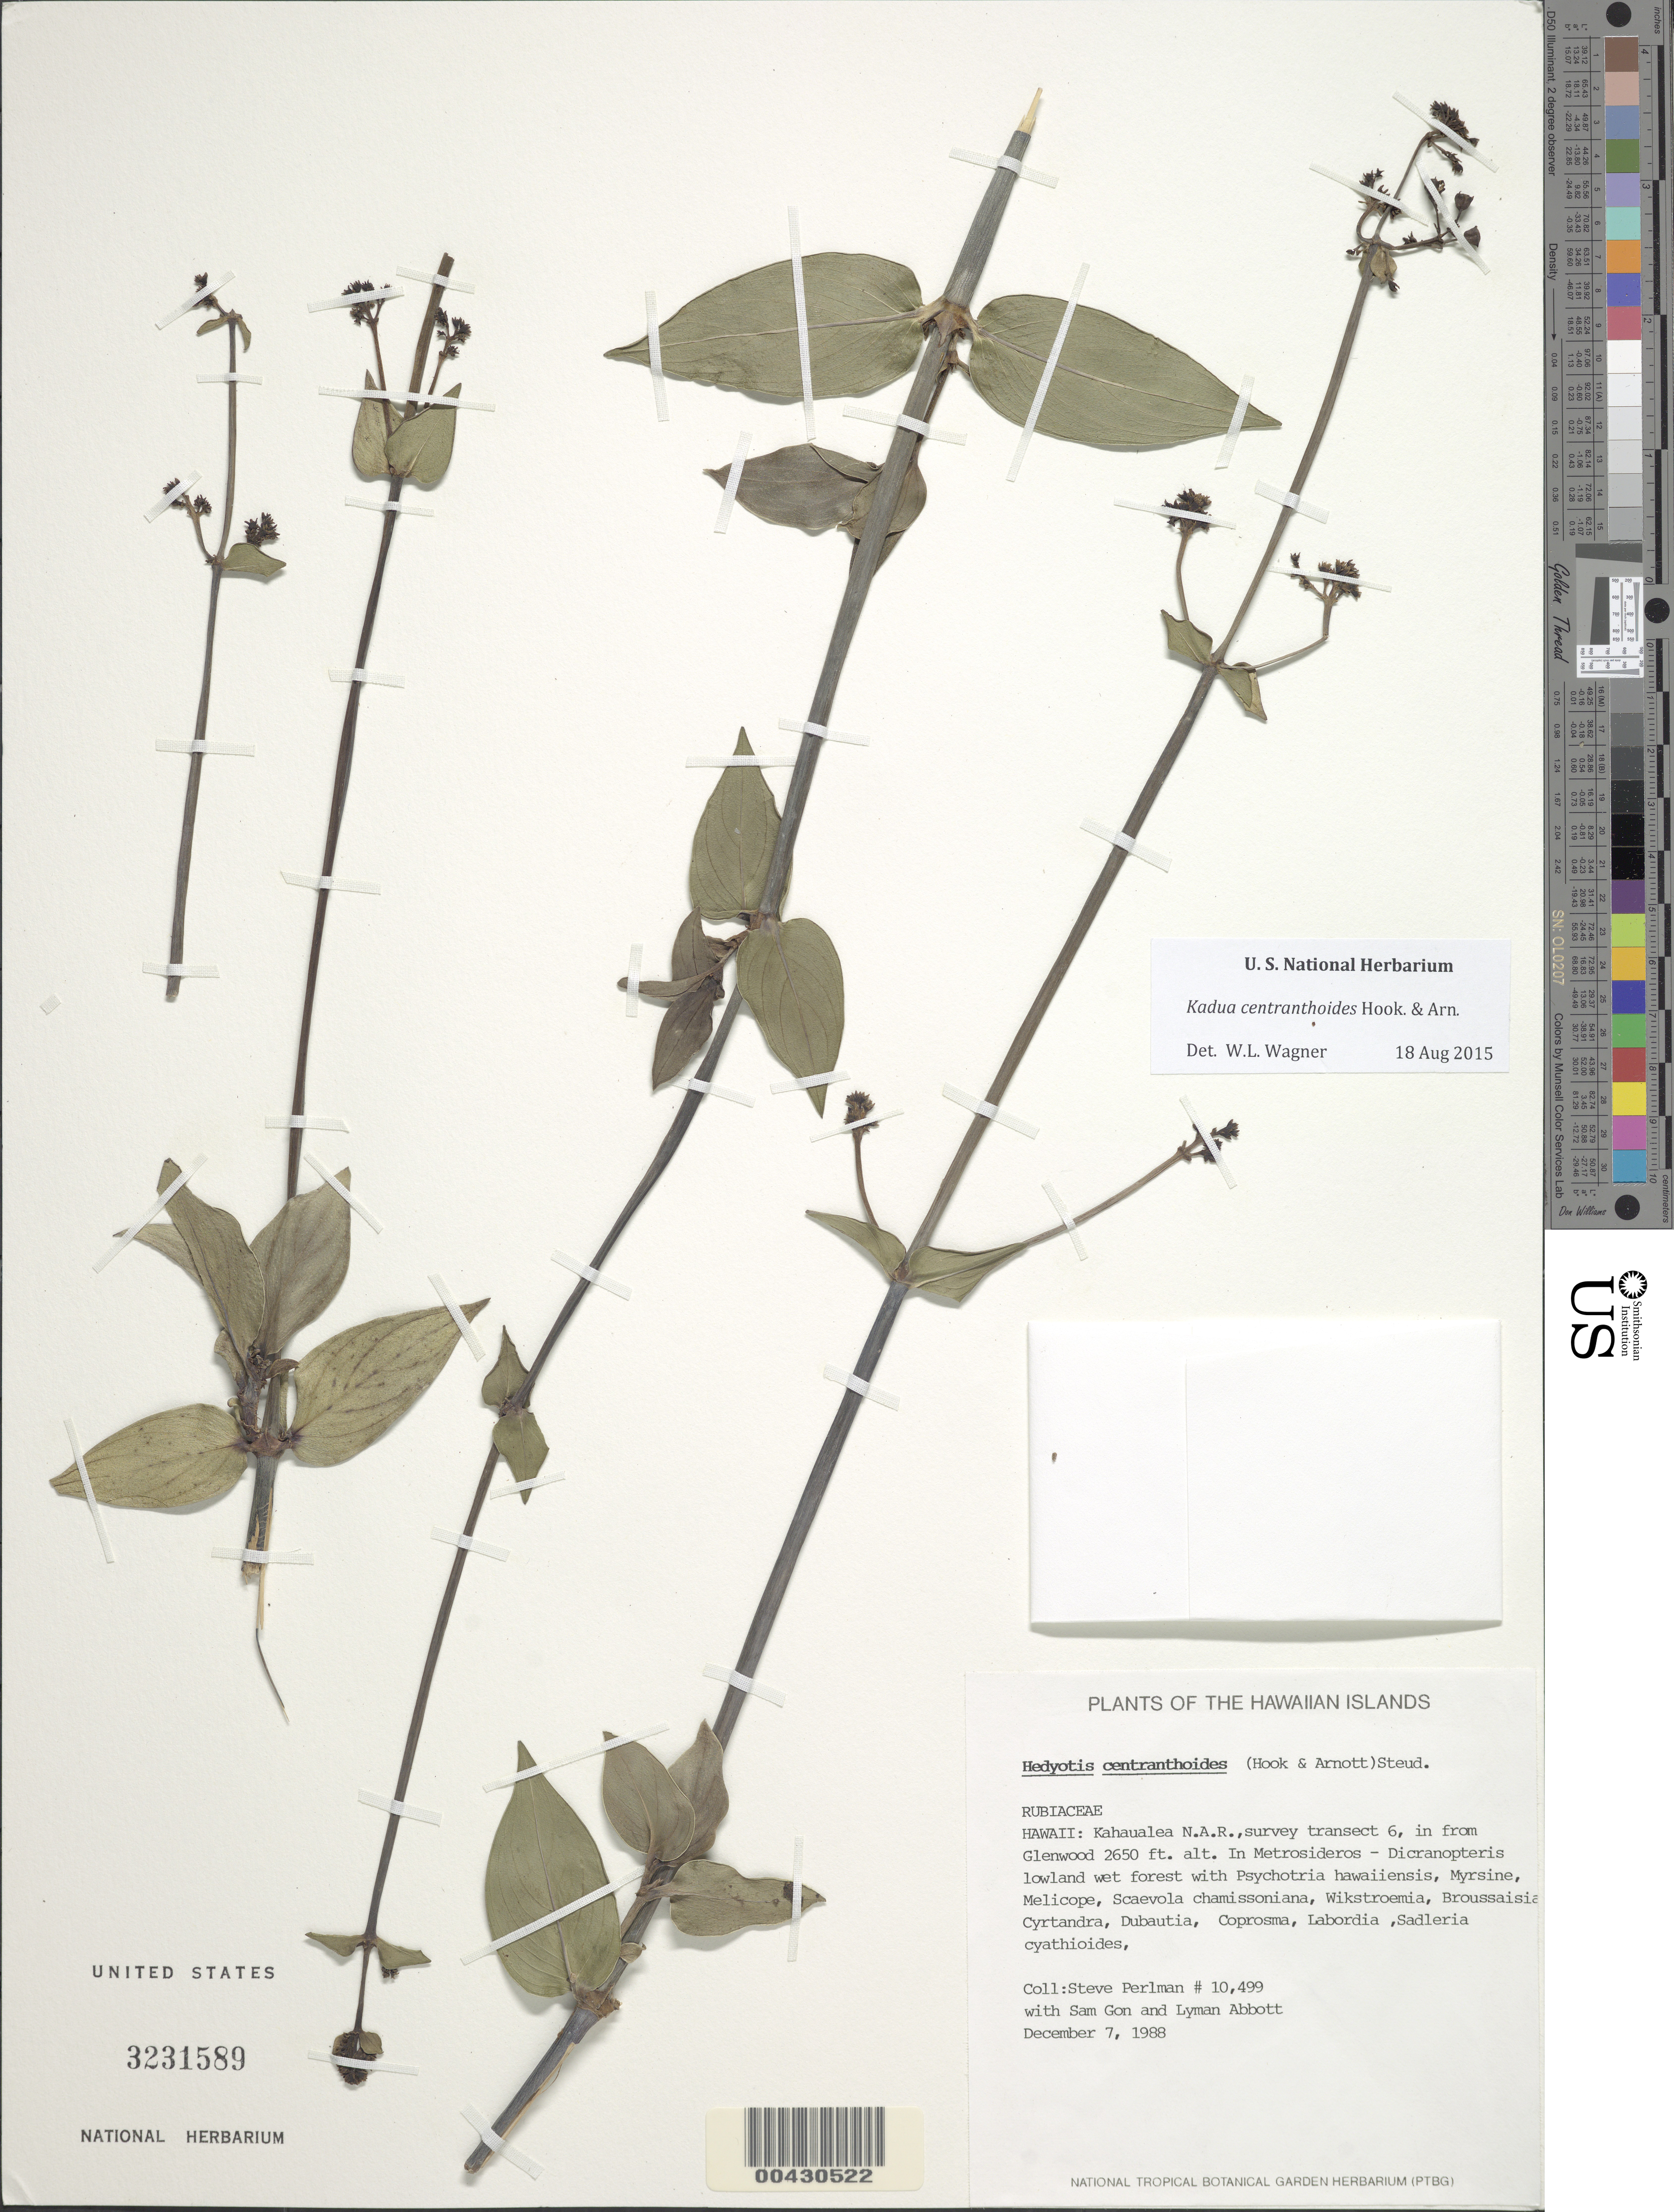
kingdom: Plantae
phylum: Tracheophyta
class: Magnoliopsida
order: Gentianales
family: Rubiaceae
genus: Kadua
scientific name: Kadua centranthoides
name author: Hook. & Arn.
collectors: S. P. Perlman, S. Gon & L. Abbott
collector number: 10499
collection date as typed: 7 Dec 1988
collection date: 1988-12-07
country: United States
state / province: Hawaii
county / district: Hawaii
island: Hawaii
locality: Kahaualea N.A.R., survey transect 6, in from Glenwood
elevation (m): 808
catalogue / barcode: US 3231589